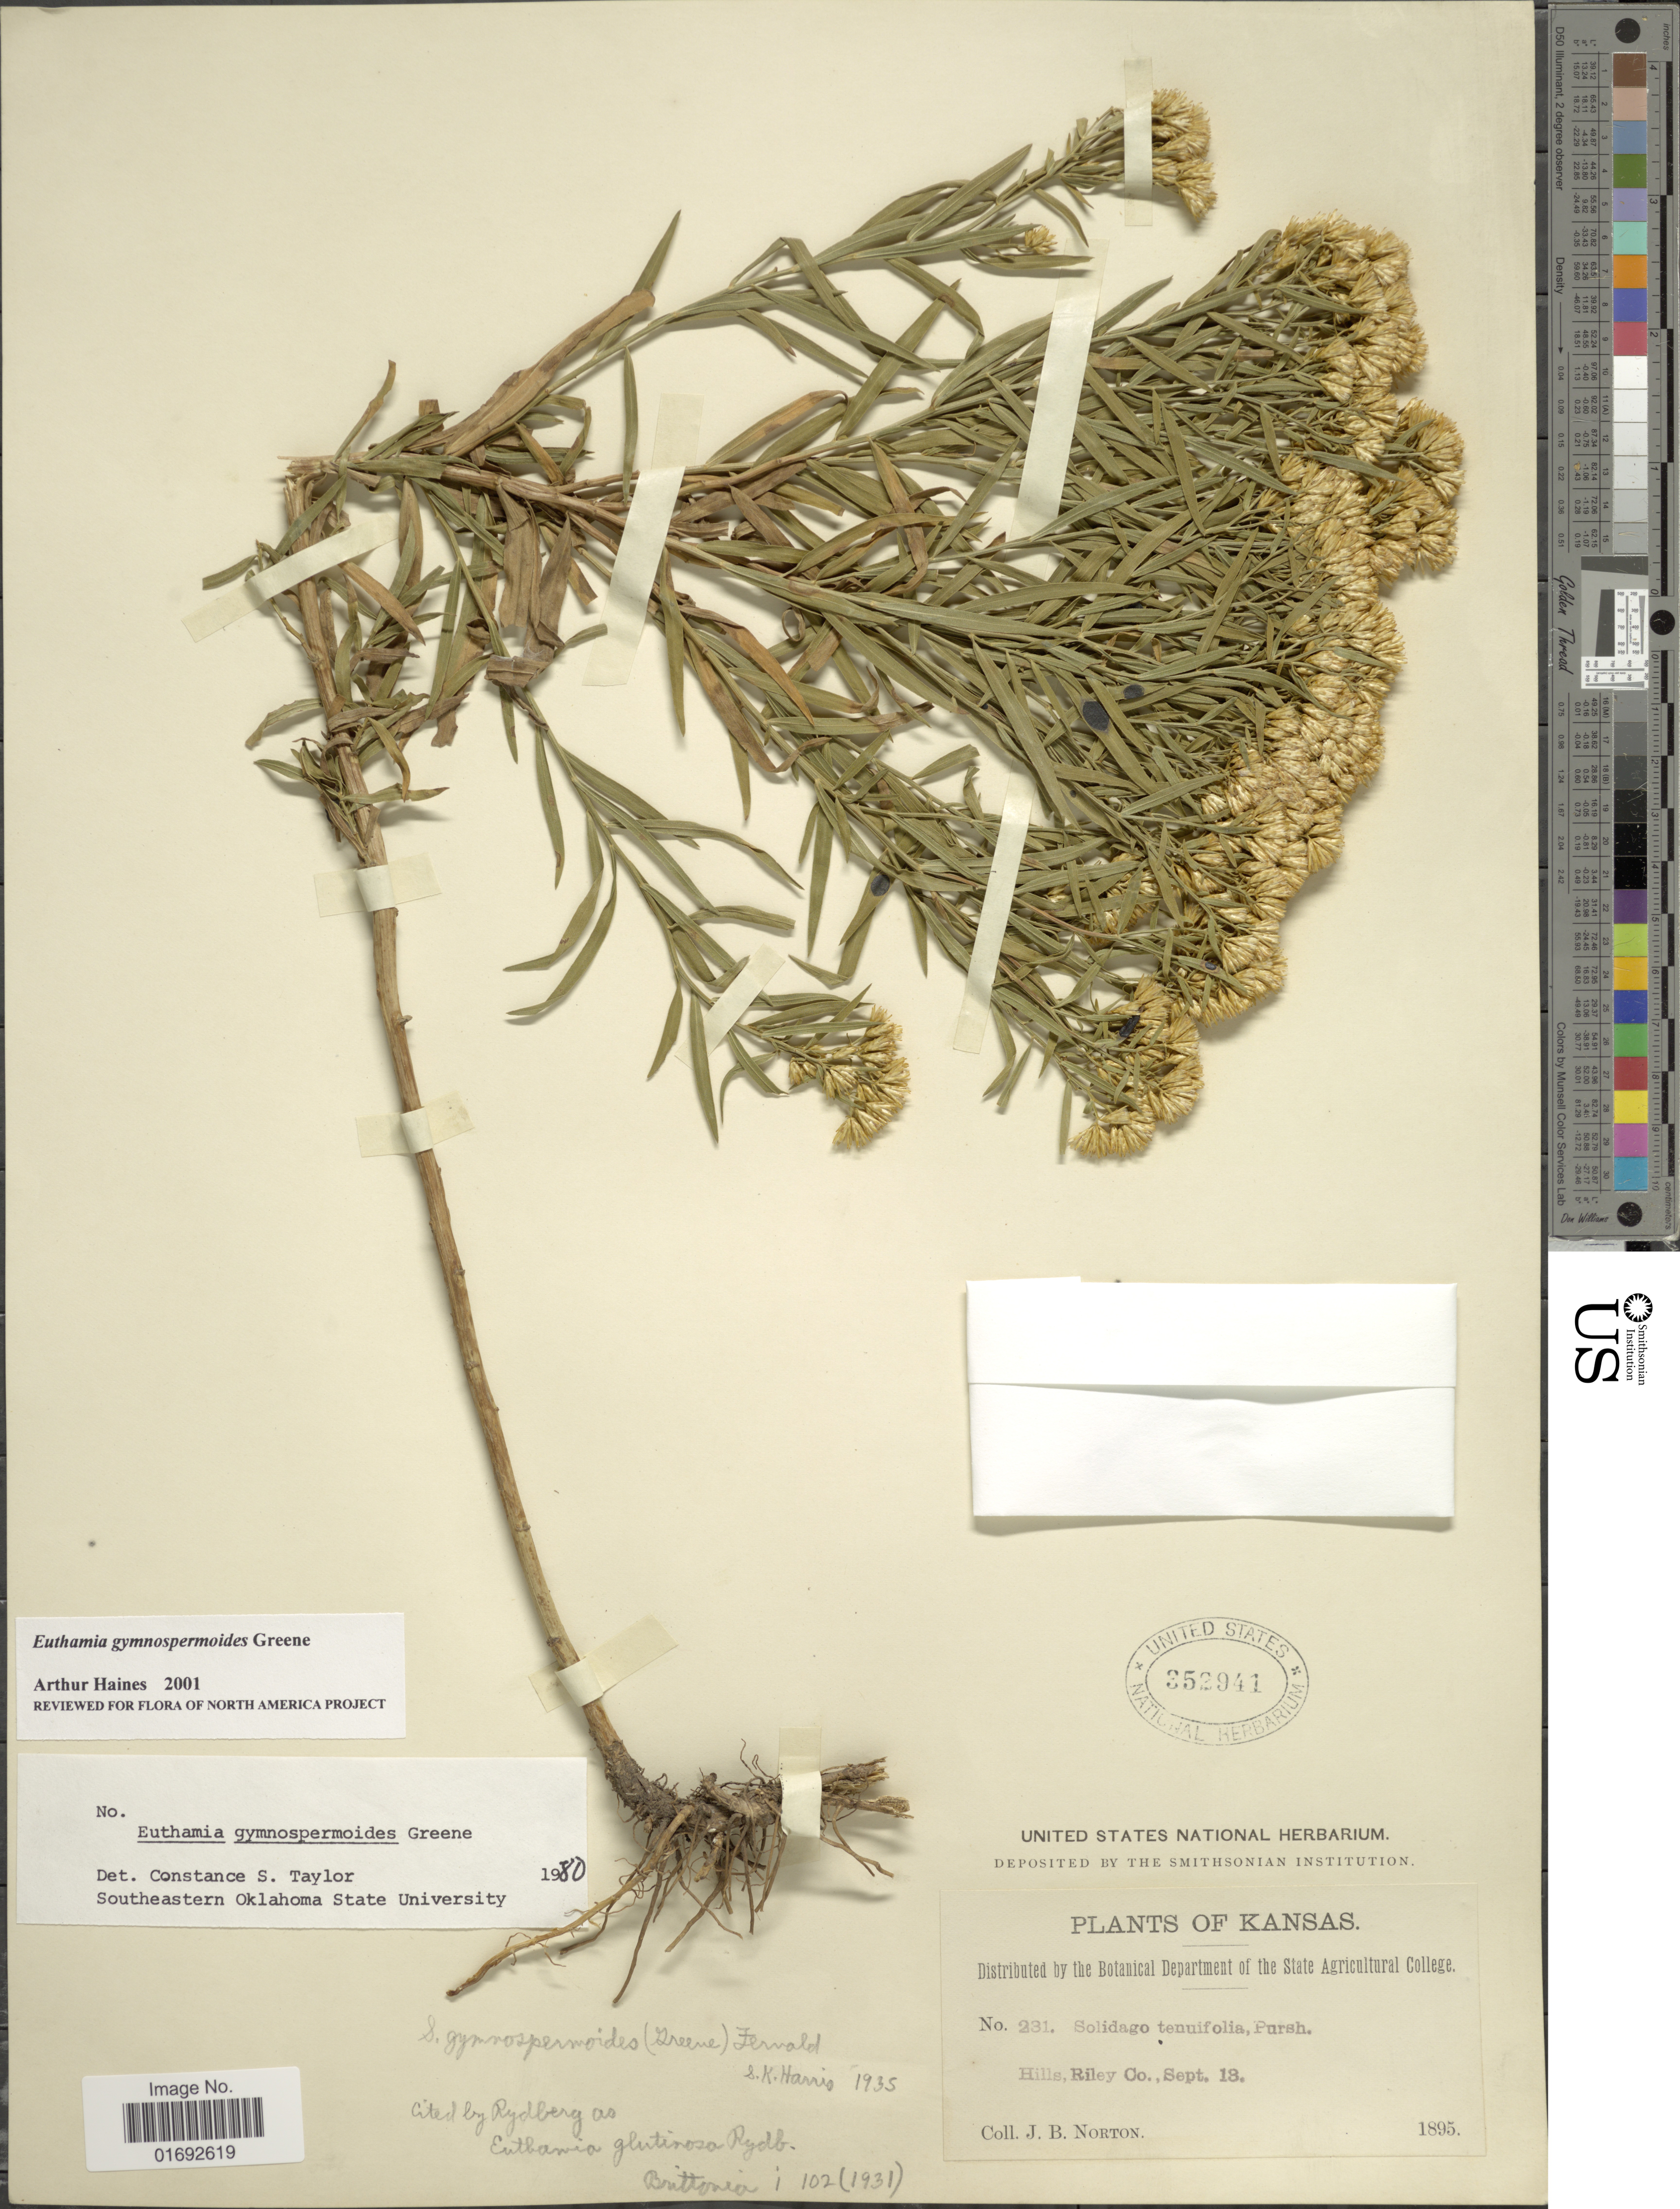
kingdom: Plantae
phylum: Tracheophyta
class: Magnoliopsida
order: Asterales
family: Asteraceae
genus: Euthamia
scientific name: Euthamia gymnospermoides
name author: Greene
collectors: J. B. Norton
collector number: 231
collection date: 1895-09-18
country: United States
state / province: Kansas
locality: Hills, Riley Co.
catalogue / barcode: US 352941